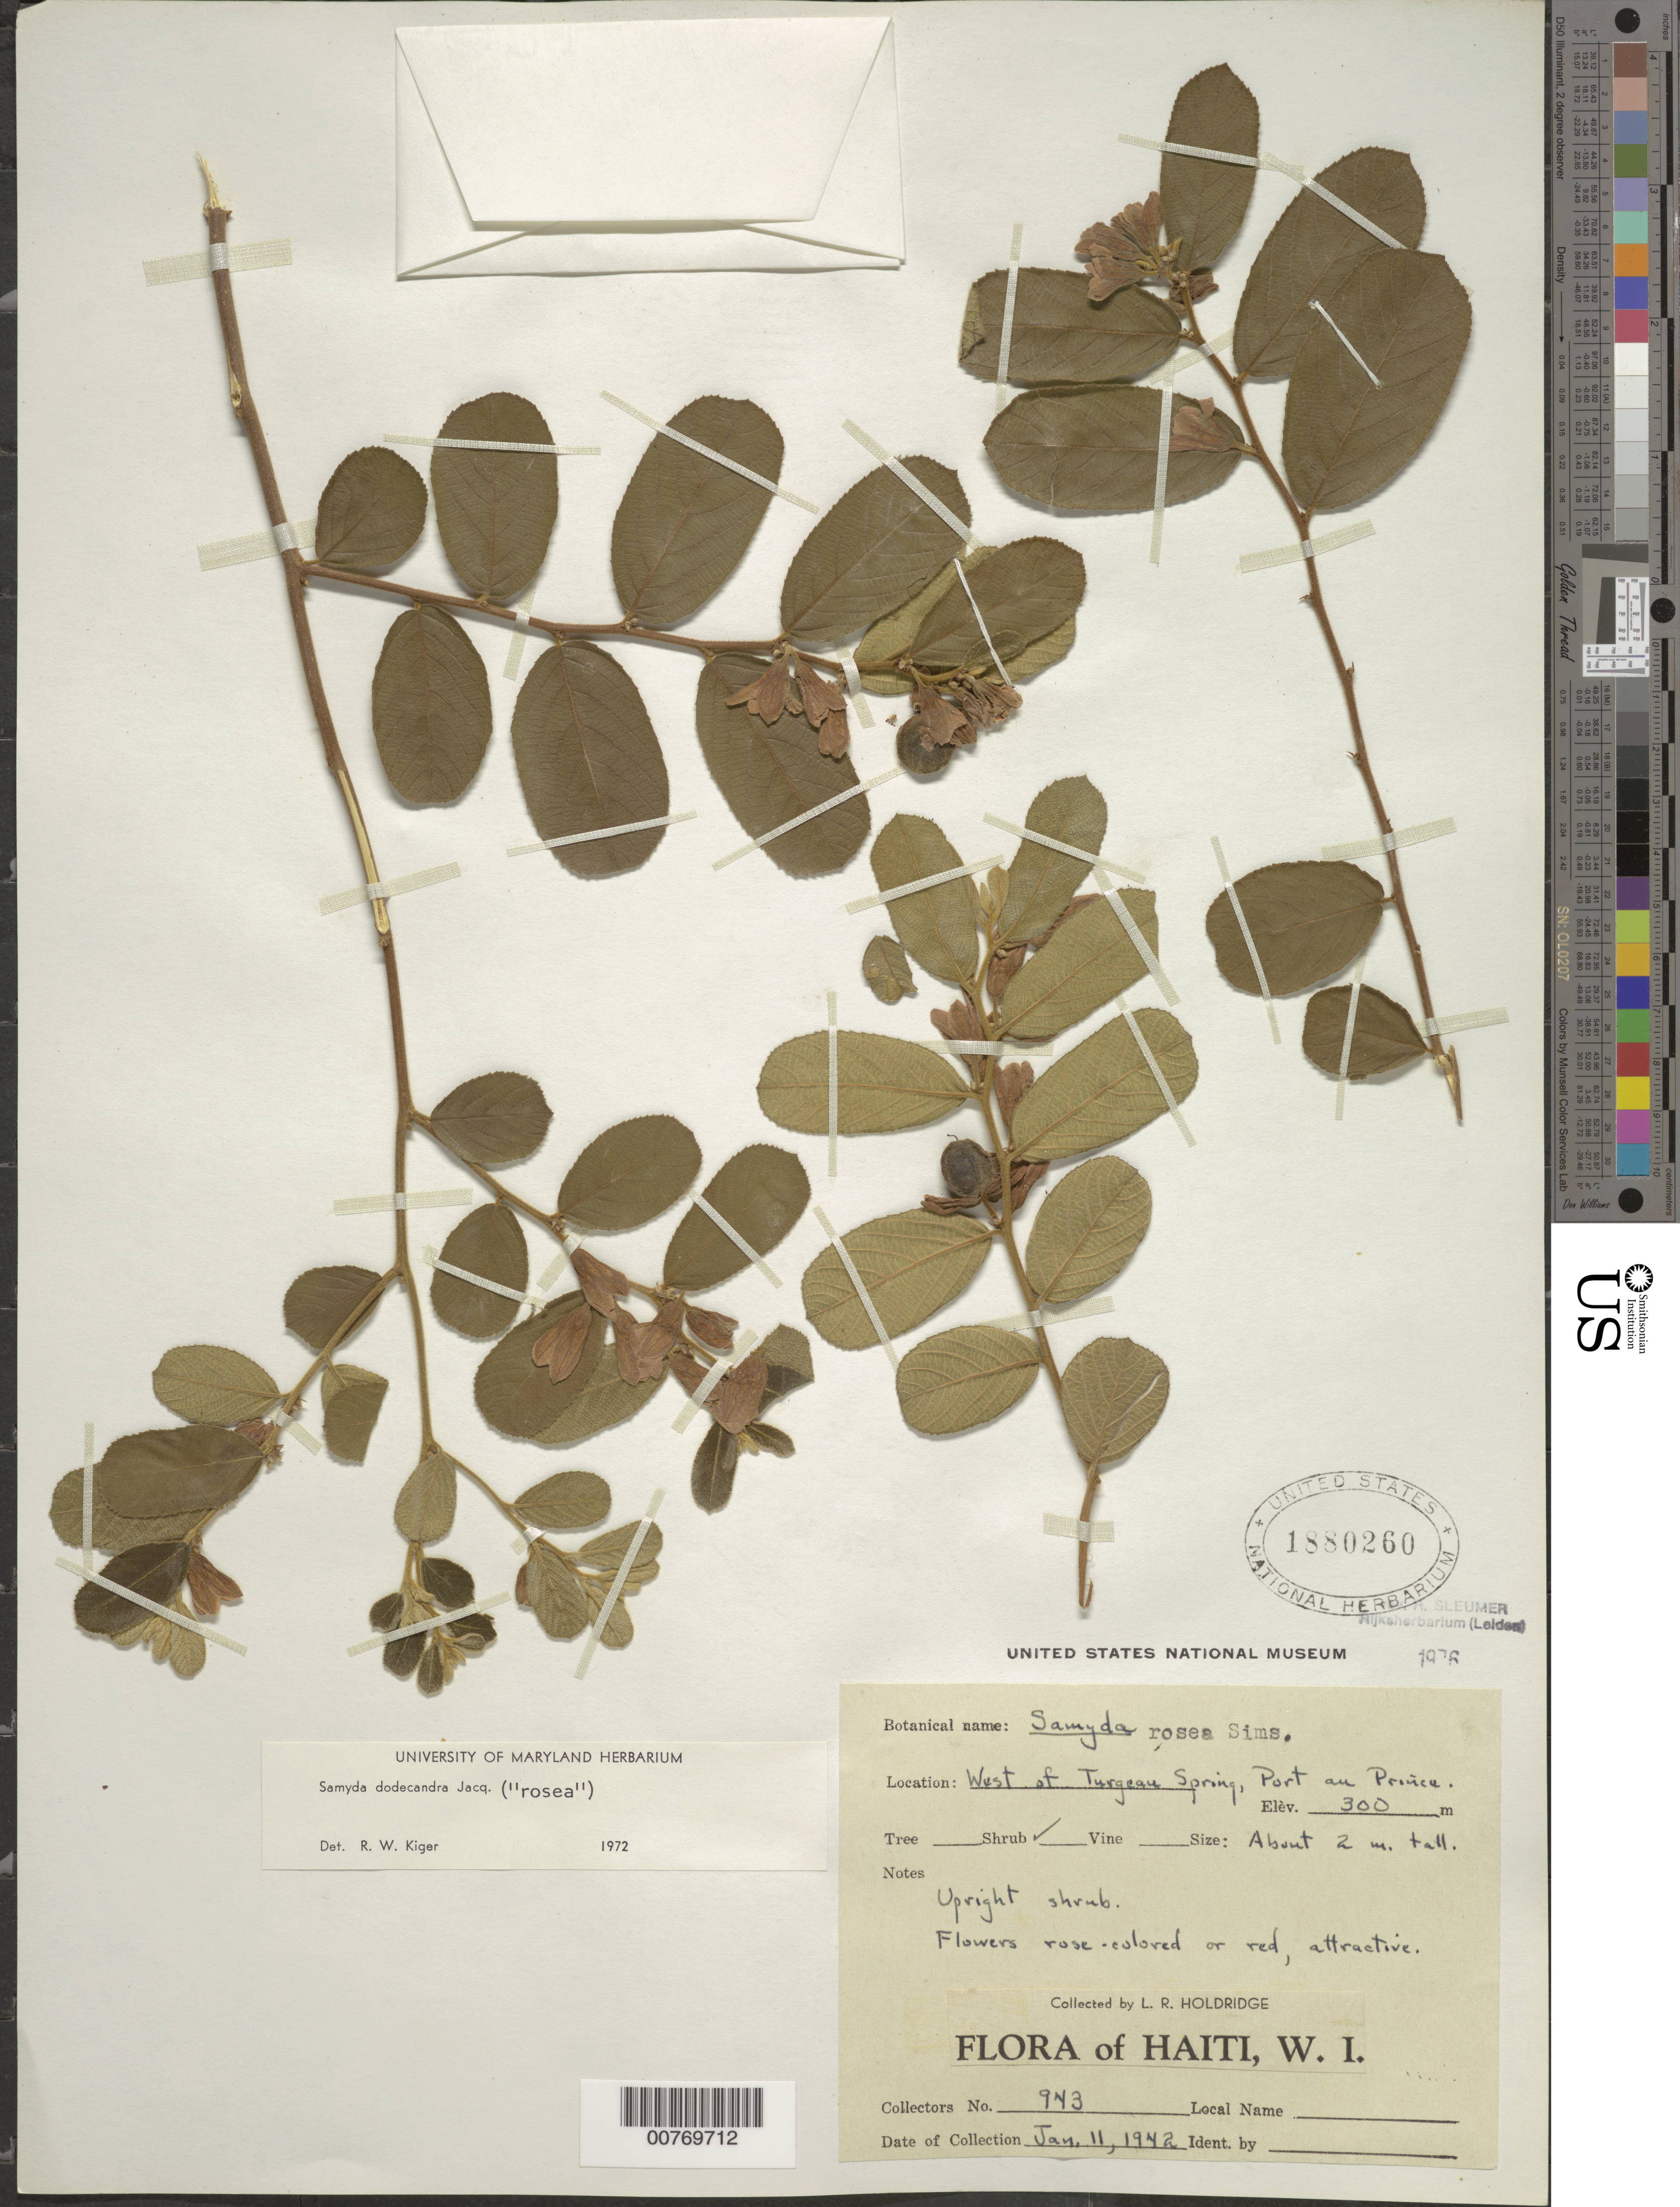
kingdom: Plantae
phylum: Tracheophyta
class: Magnoliopsida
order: Malpighiales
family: Salicaceae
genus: Casearia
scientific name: Casearia dodecandra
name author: (Jacq.) T. Samar. & M.H. Alford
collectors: L. Holdridge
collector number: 943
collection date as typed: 11 Jan 1942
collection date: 1942-01-11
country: Haiti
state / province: Ouest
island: Hispaniola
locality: West of Turgeau Spring, Port-au-Prince.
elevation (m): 300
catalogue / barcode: US 1880260